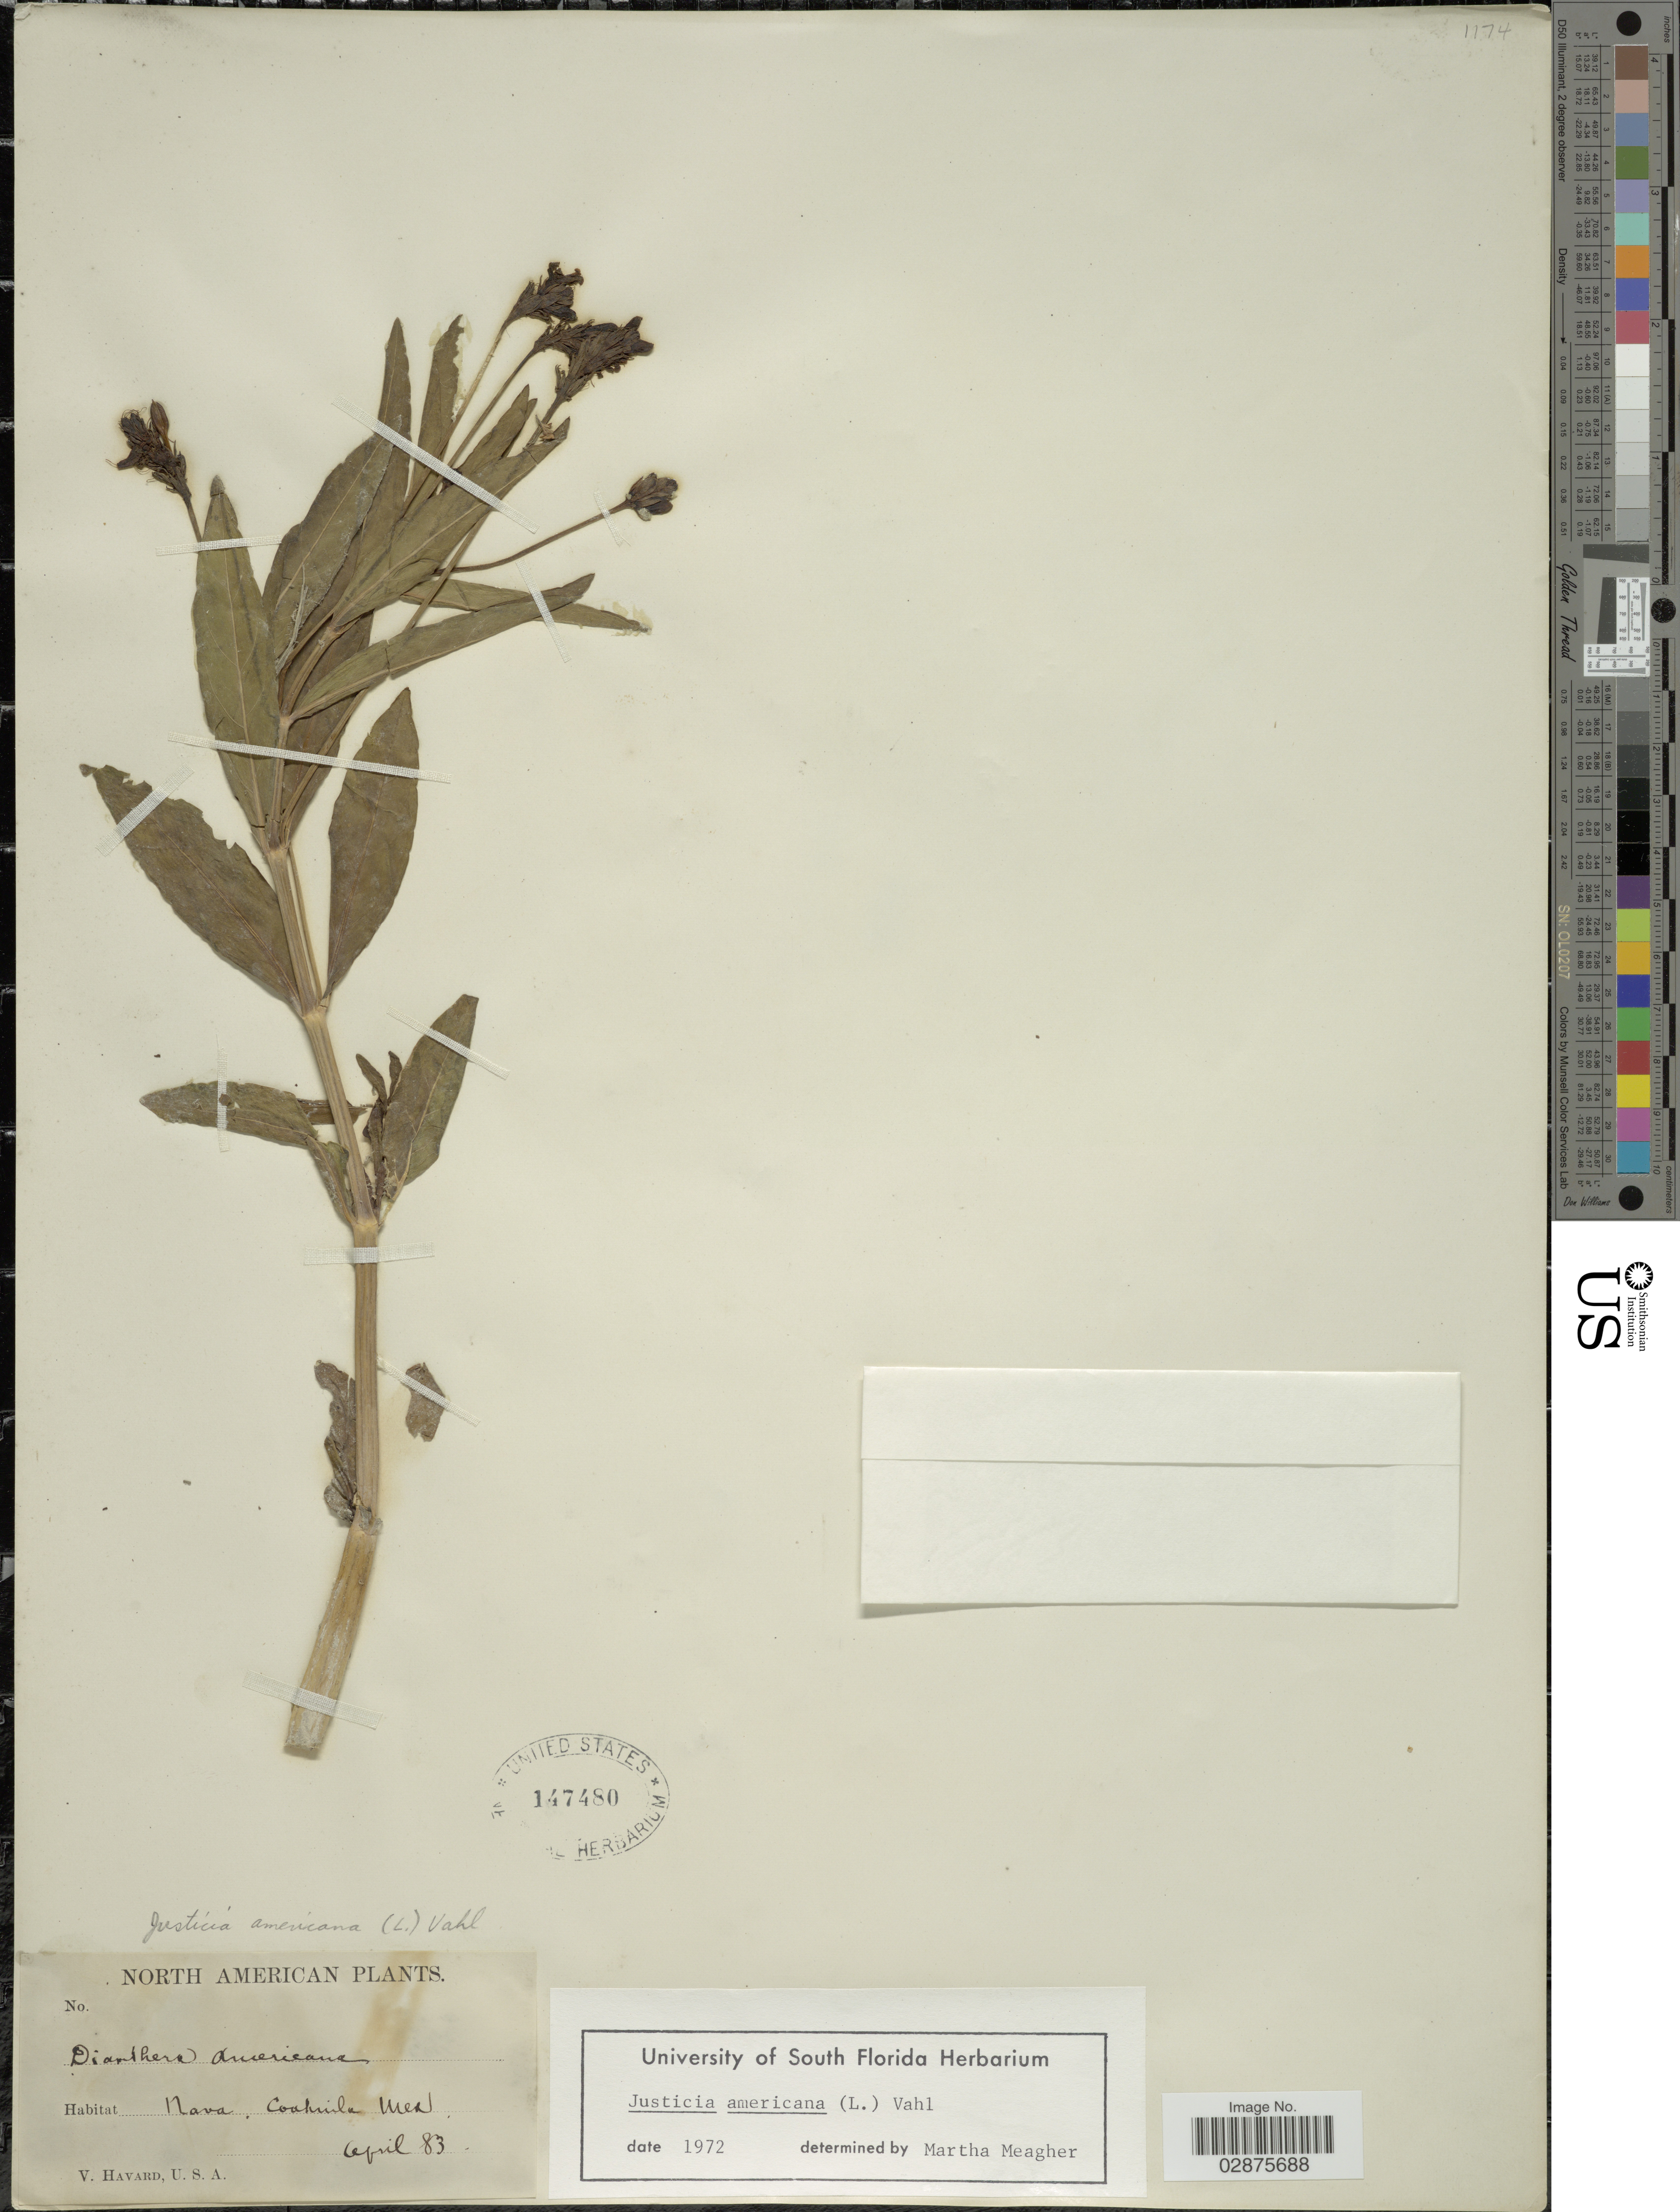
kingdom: Plantae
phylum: Tracheophyta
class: Magnoliopsida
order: Lamiales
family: Acanthaceae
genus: Justicia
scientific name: Justicia americana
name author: (L.) Vahl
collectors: V. Havard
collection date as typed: Transcribed d/m/y: /4/83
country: Mexico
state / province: Coahuila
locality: North America. Nava, Coahuila.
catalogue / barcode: US 147480